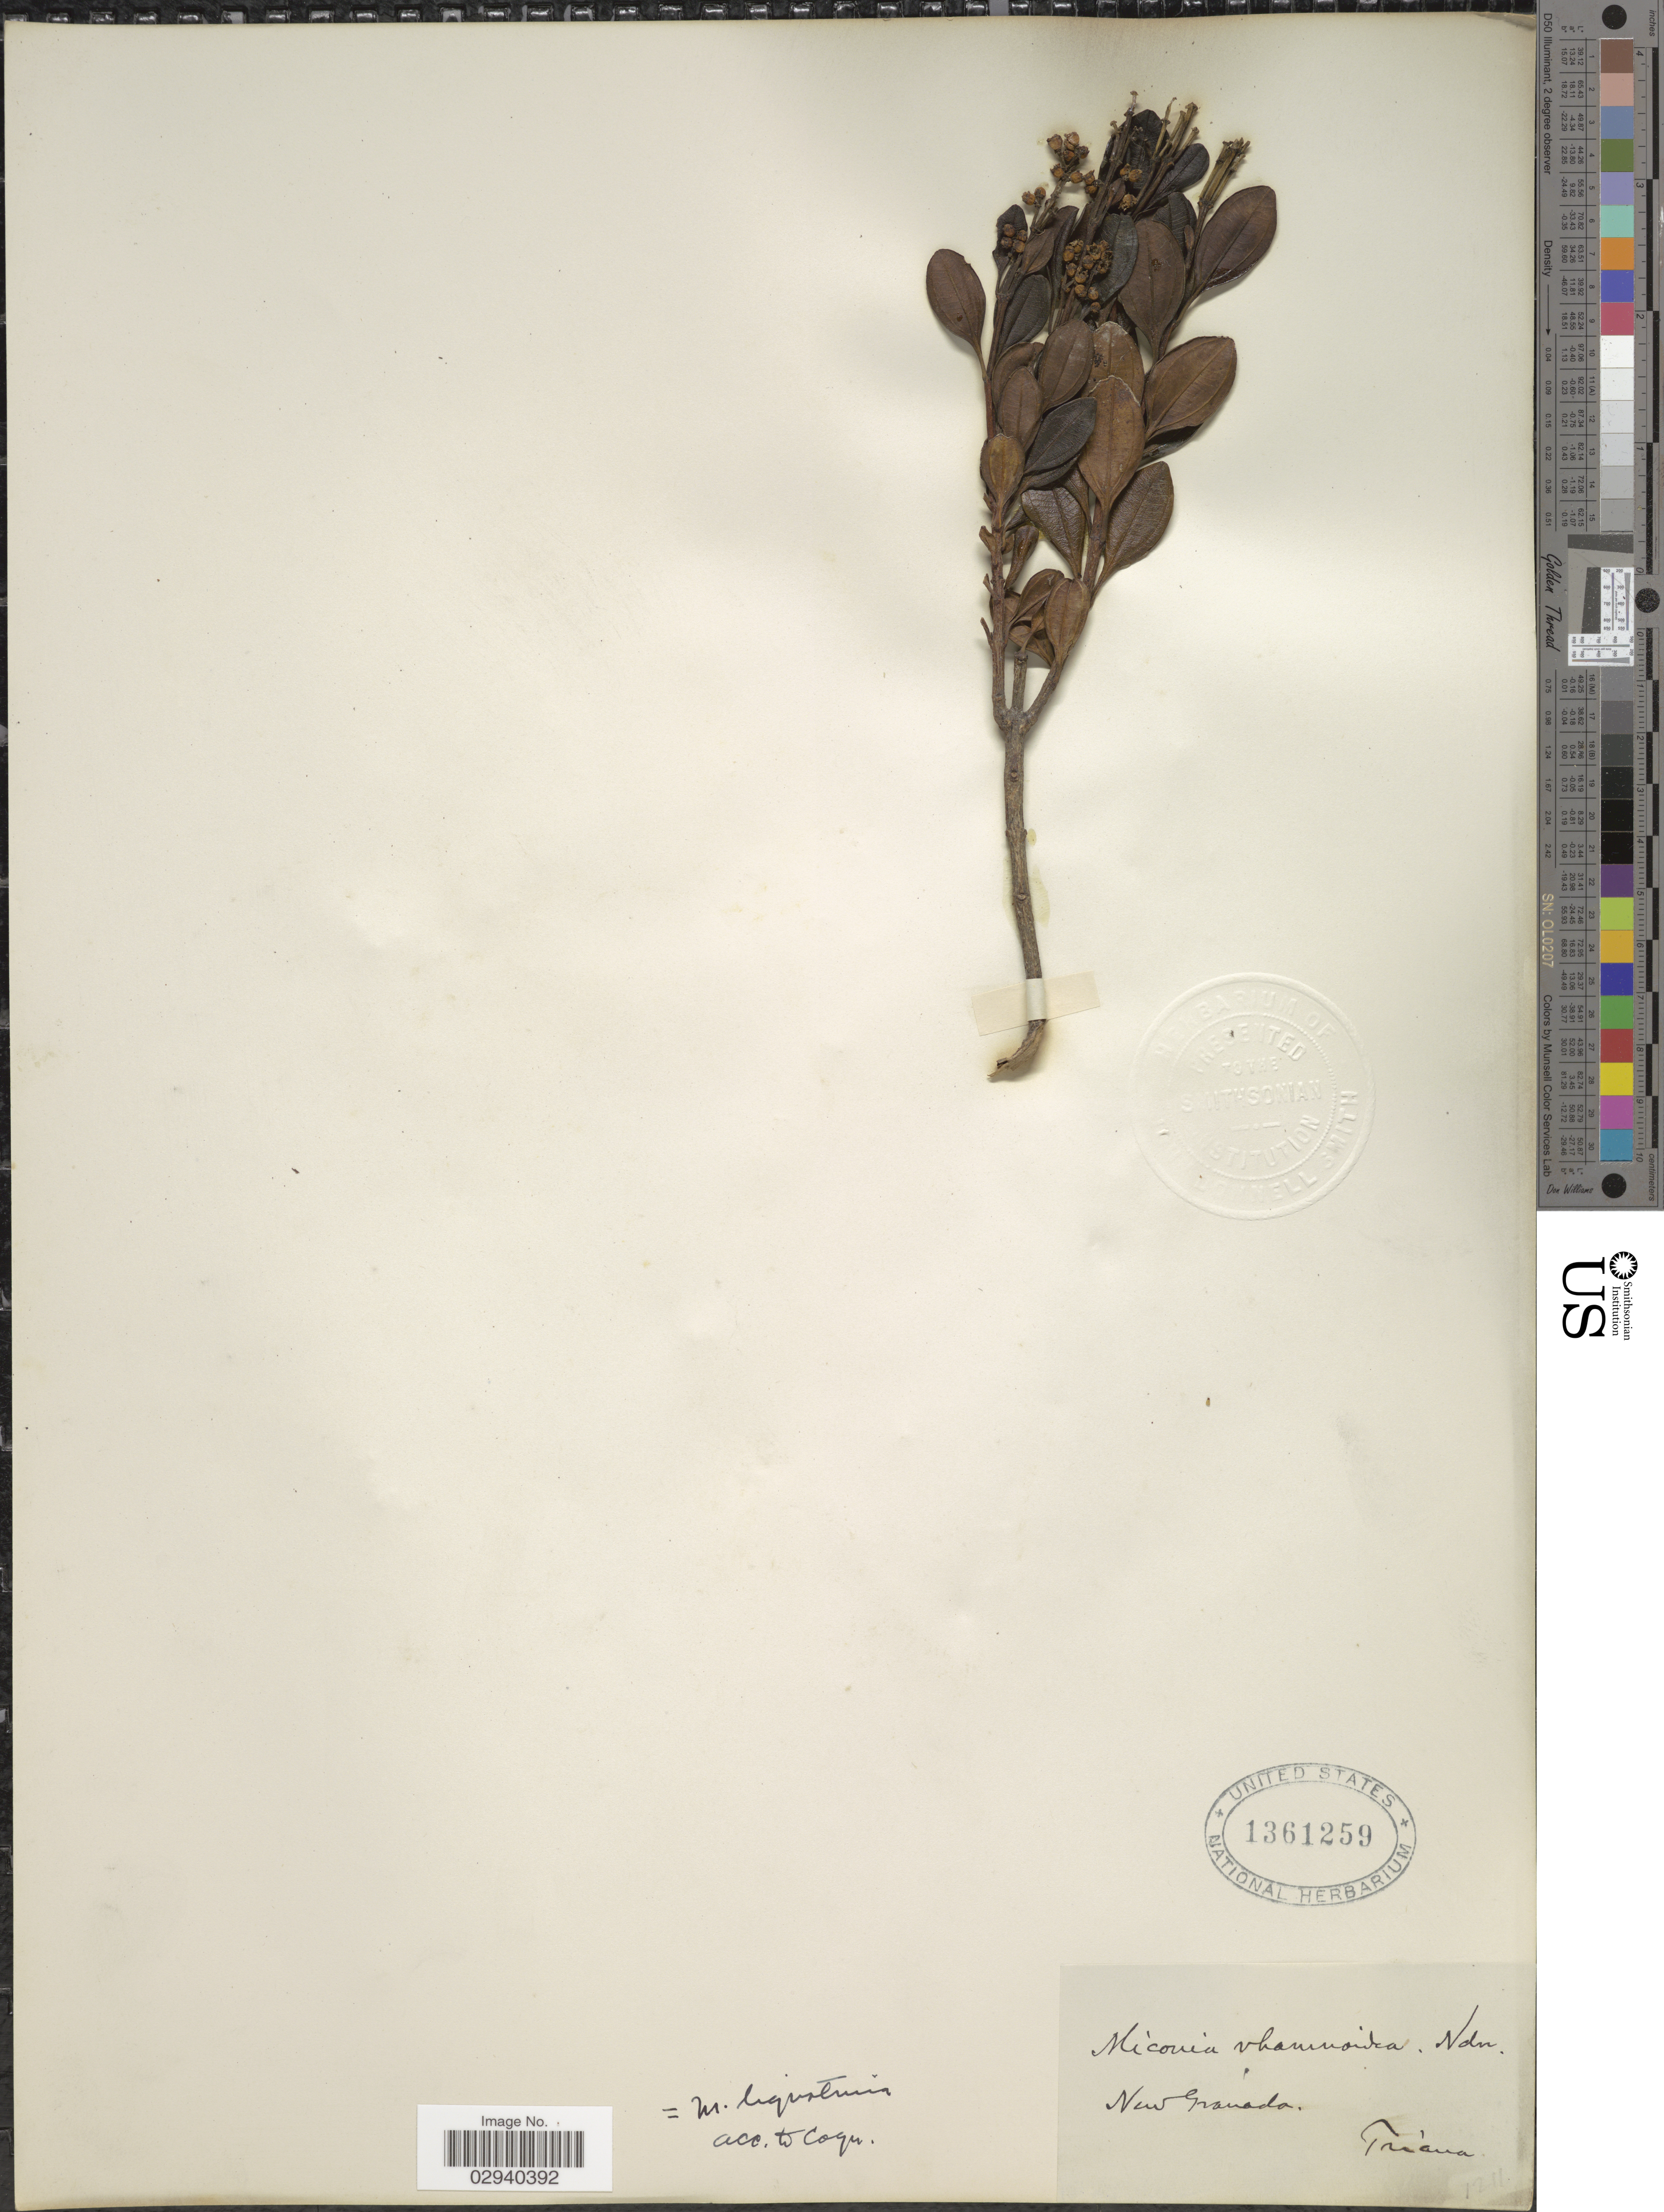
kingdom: Plantae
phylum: Tracheophyta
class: Magnoliopsida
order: Myrtales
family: Melastomataceae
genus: Miconia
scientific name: Miconia ligustrina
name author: (Sw.) Triana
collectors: Triana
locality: New Granada.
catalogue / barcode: US 1361259